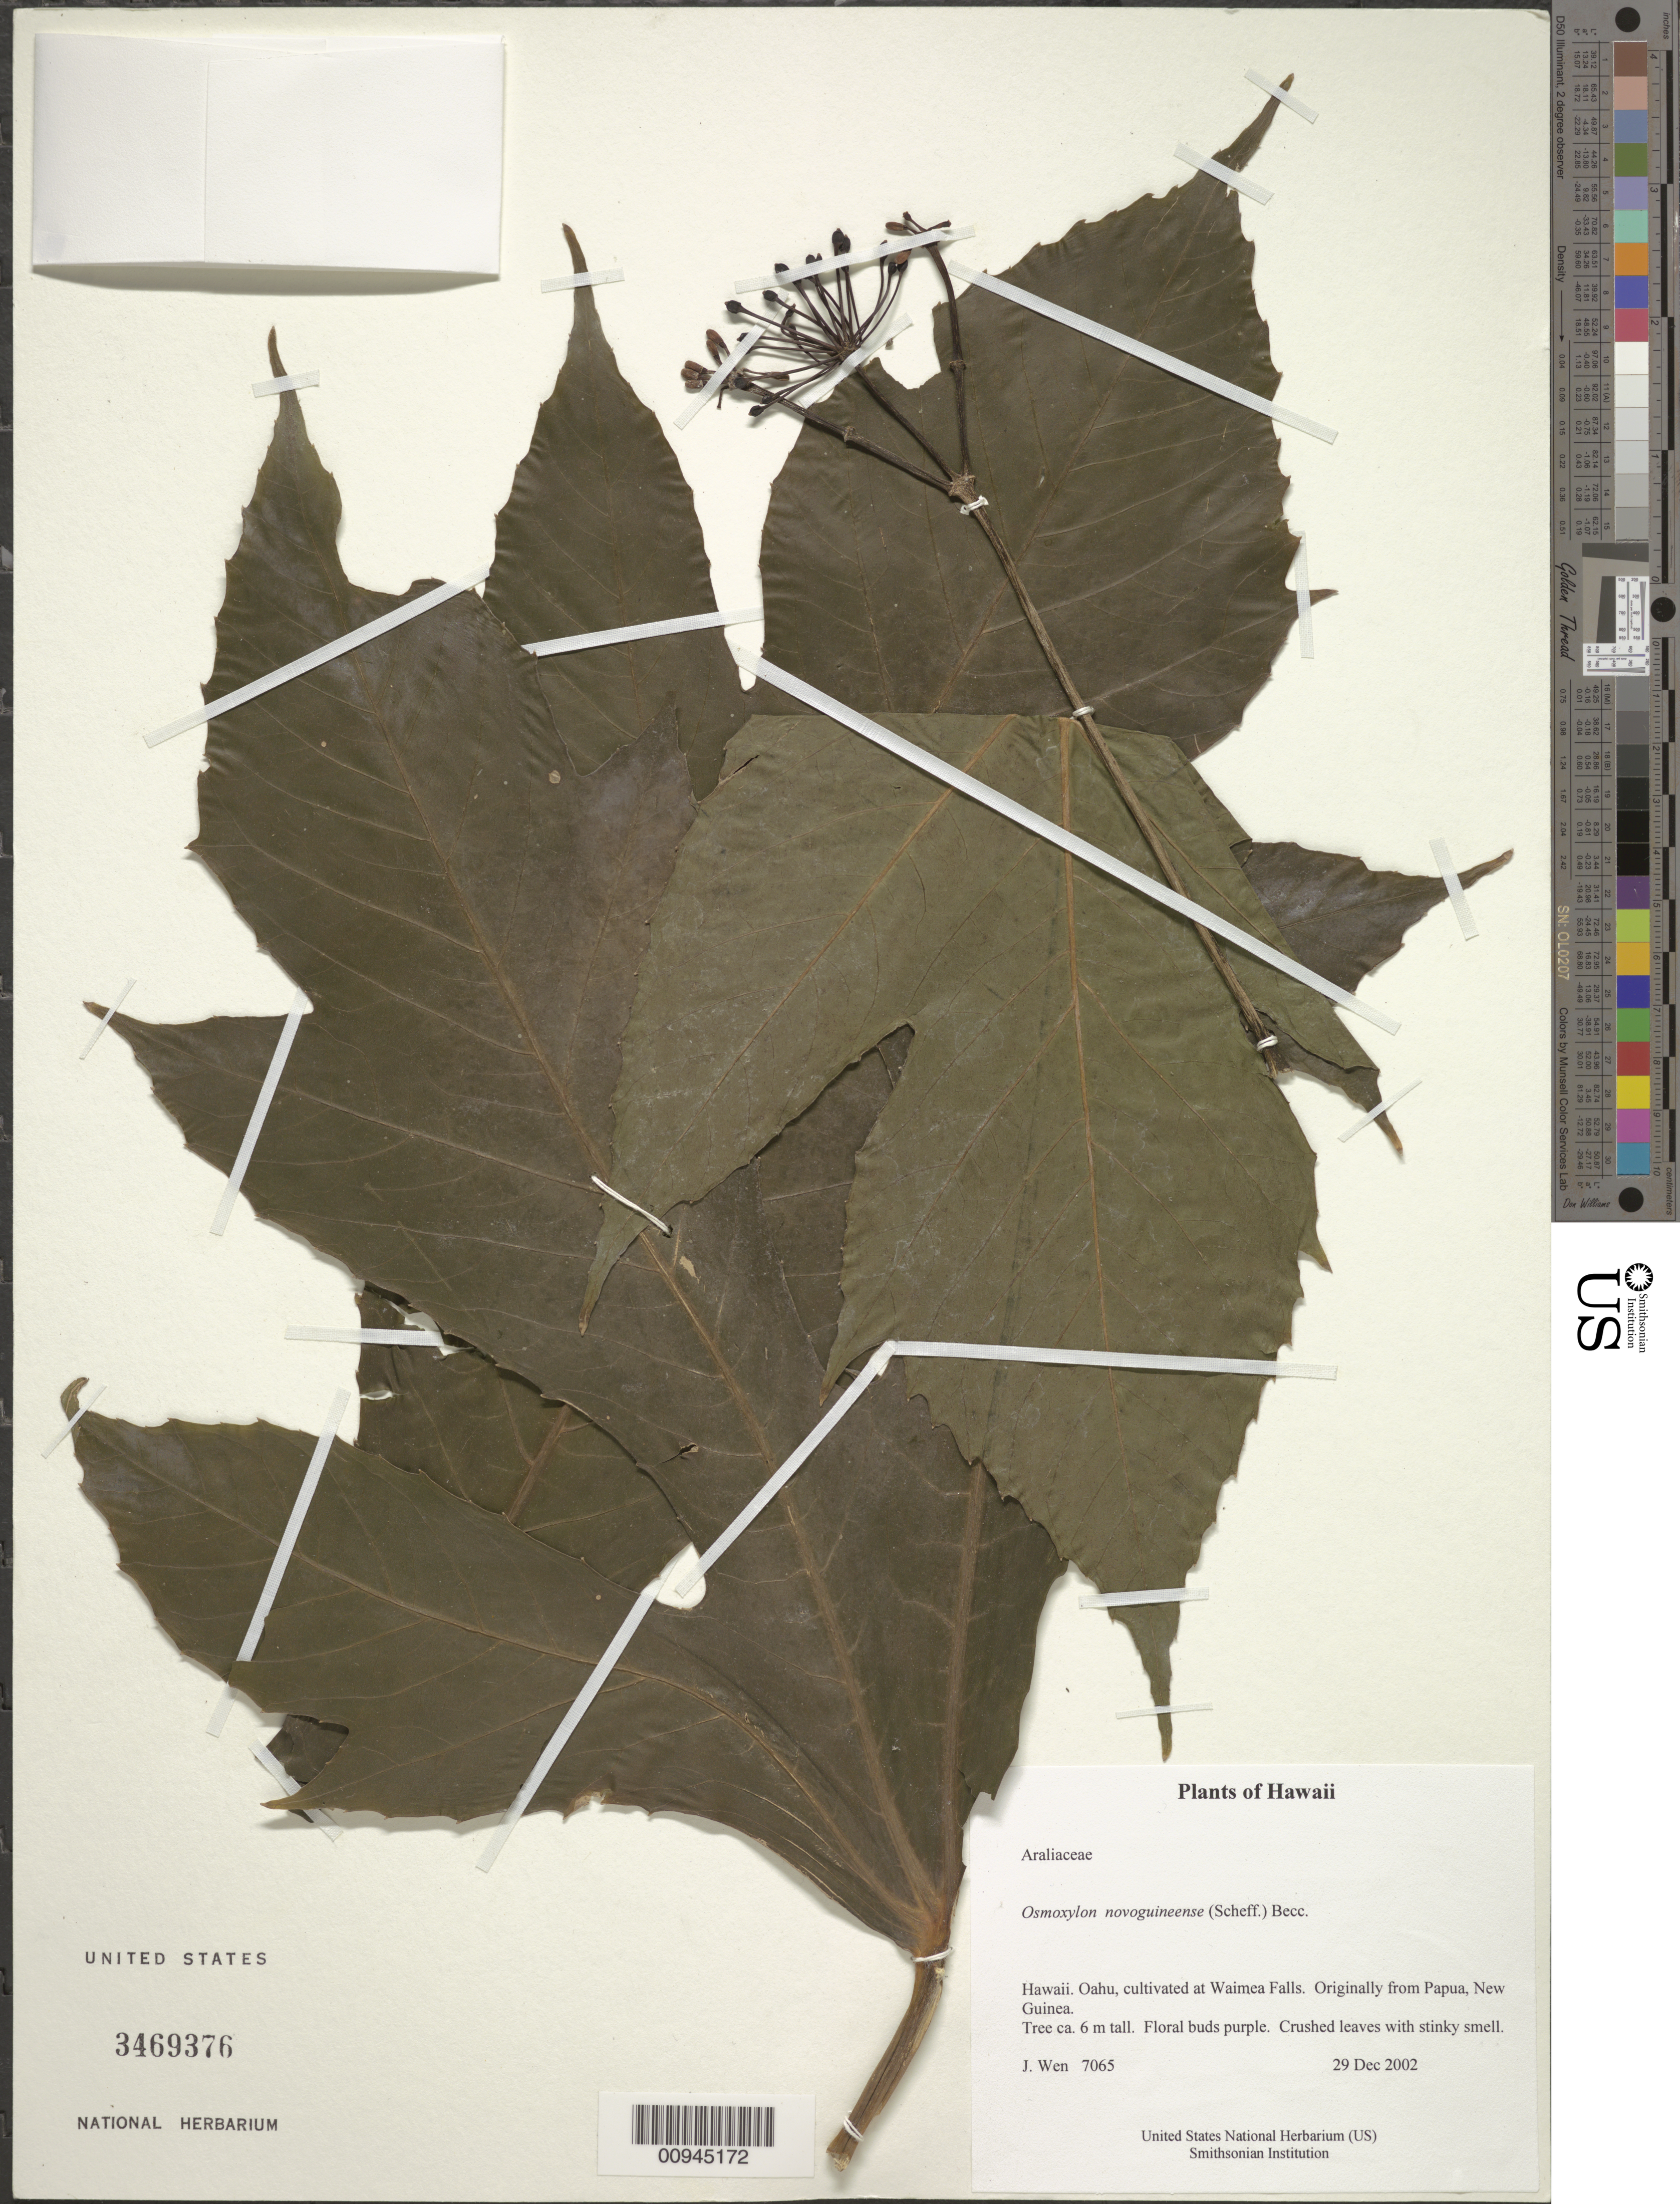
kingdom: Plantae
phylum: Tracheophyta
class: Magnoliopsida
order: Apiales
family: Araliaceae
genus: Osmoxylon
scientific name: Osmoxylon novoguineense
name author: (Scheff.) Becc.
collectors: J. Wen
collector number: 7065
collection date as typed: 29 Dec 2002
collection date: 2002-12-29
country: United States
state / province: Hawaii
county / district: Honolulu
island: Oahu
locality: Oahu, cultivated at Waimea Falls. Originally from Papua, New Guinea.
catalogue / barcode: US 3469376